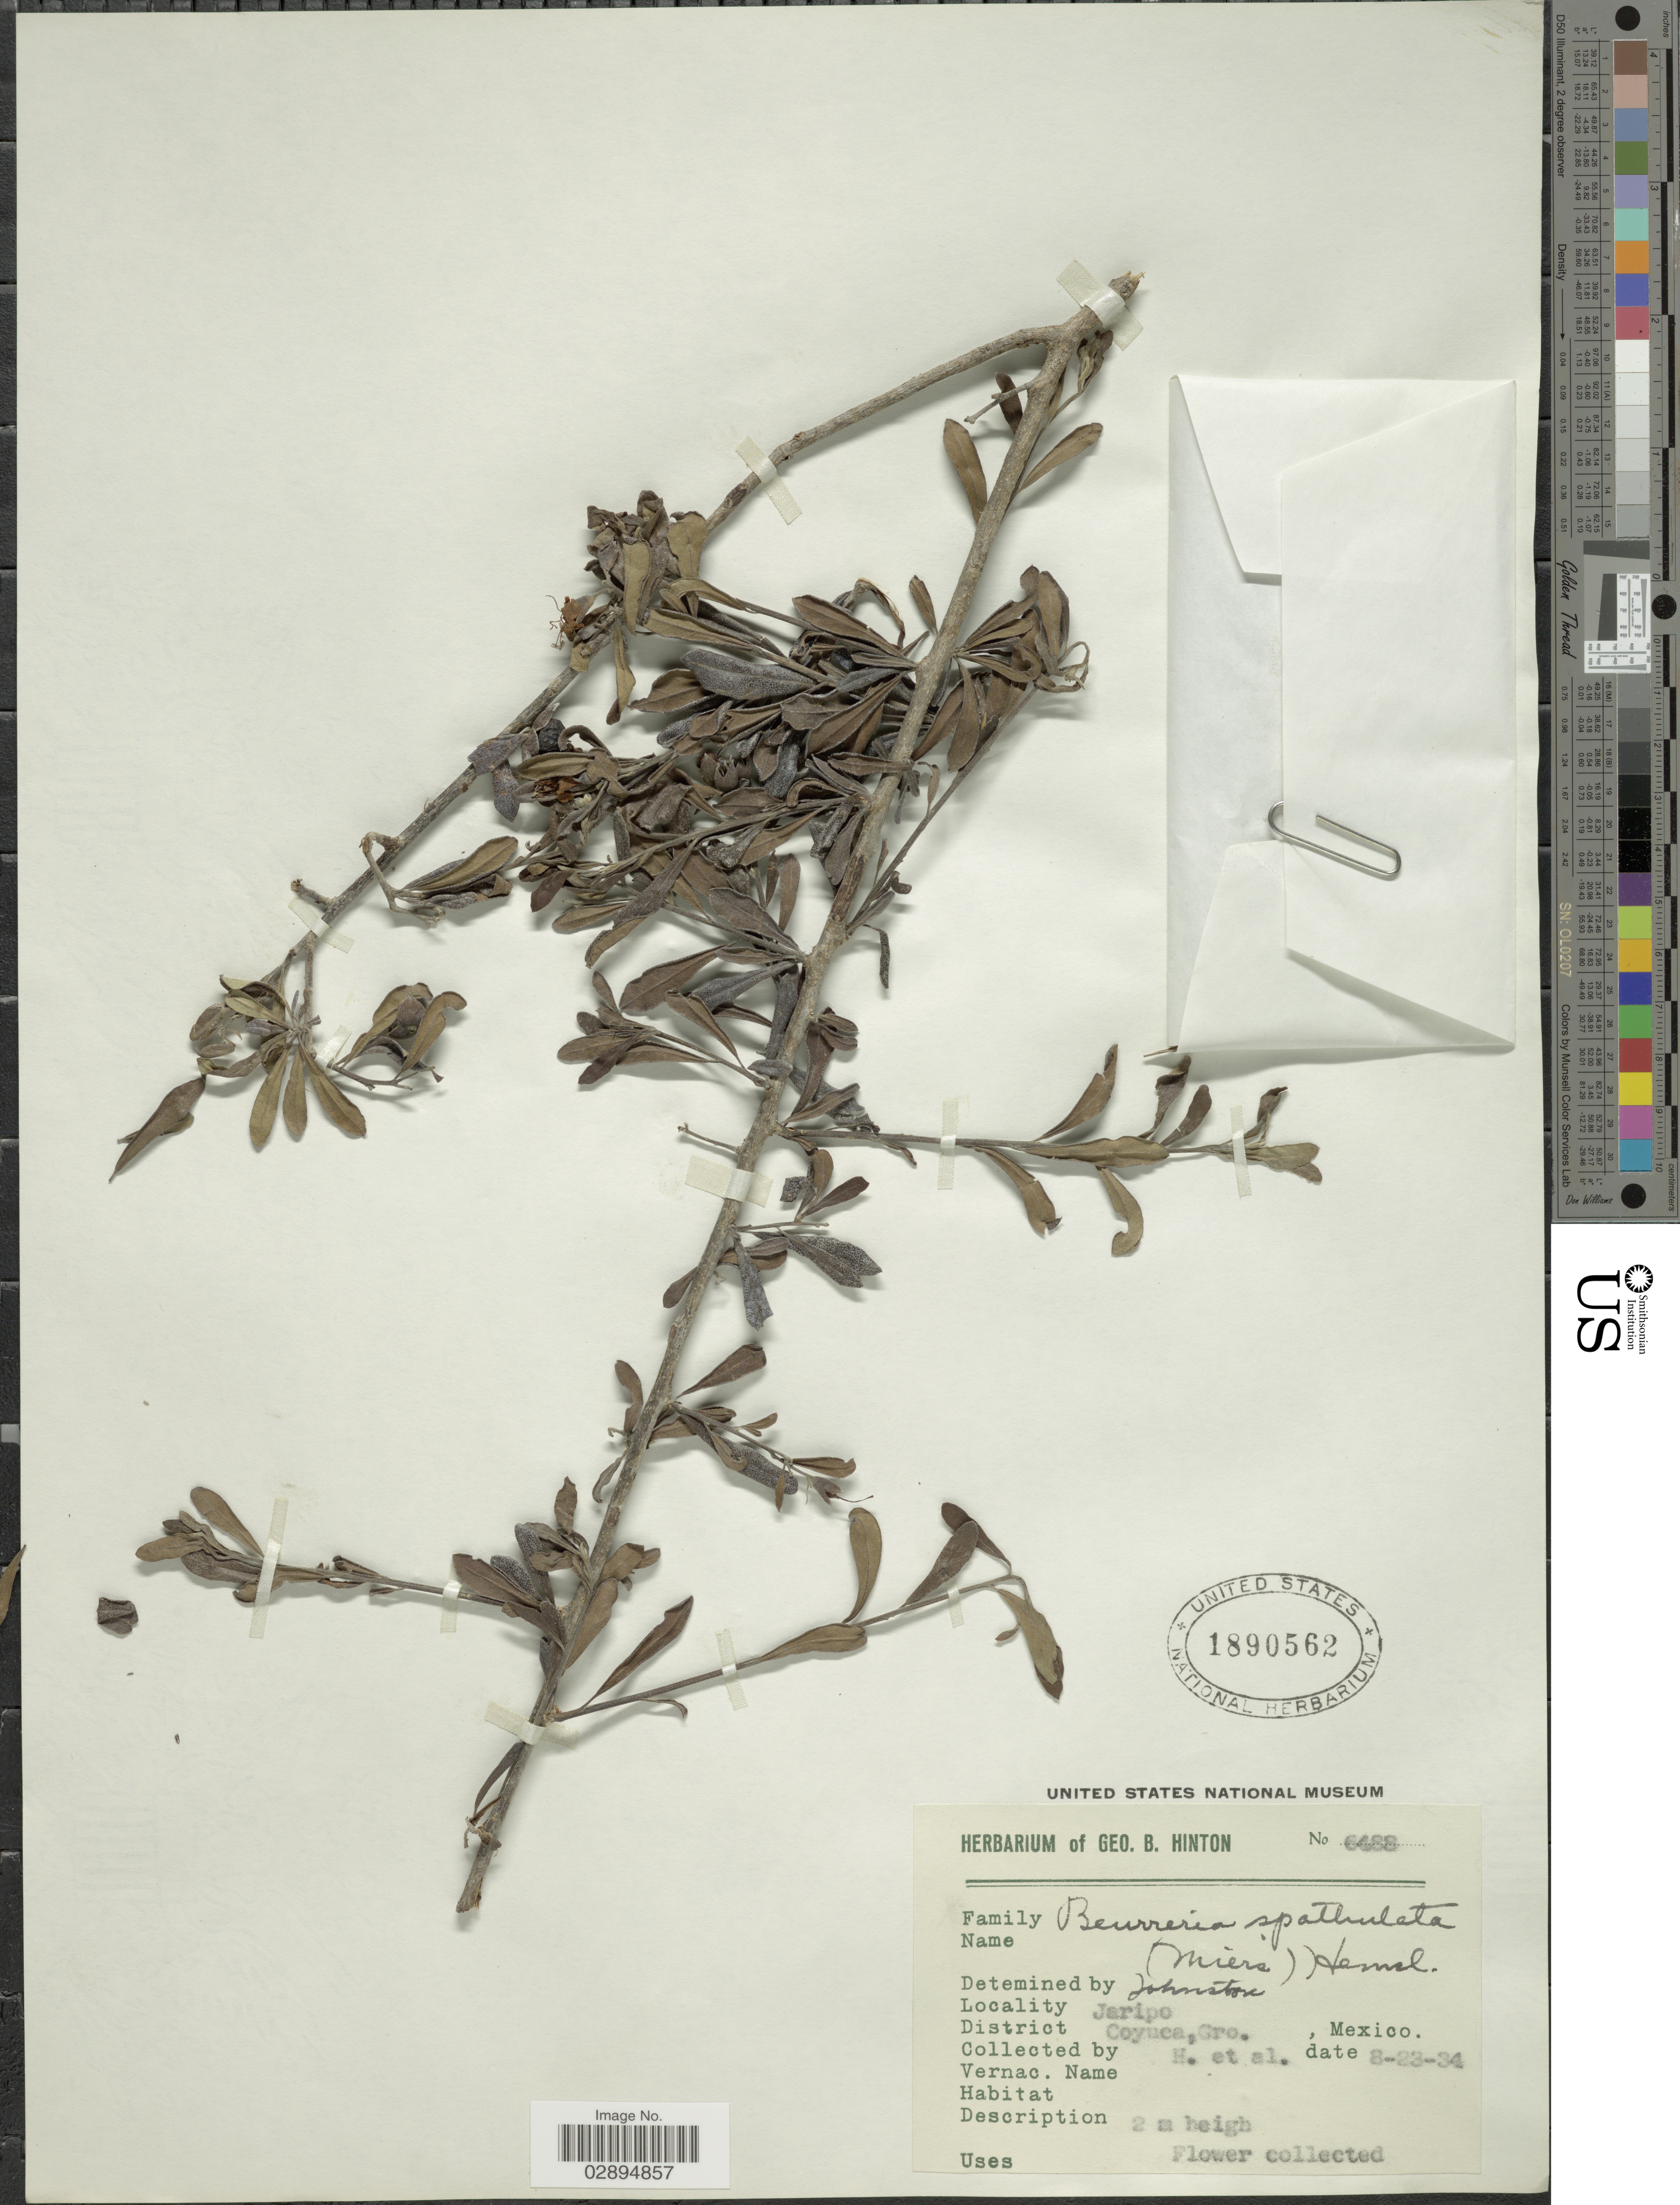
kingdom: Plantae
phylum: Tracheophyta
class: Magnoliopsida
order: Boraginales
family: Ehretiaceae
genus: Bourreria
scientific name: Bourreria spathulata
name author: (Miers) Hemsl.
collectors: G. B. Hinton & et al.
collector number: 6488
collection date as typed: Transcribed d/m/y: 23/8/34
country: Mexico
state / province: Guerrero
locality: Jaripo, District Coyuca.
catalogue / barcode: US 1890562